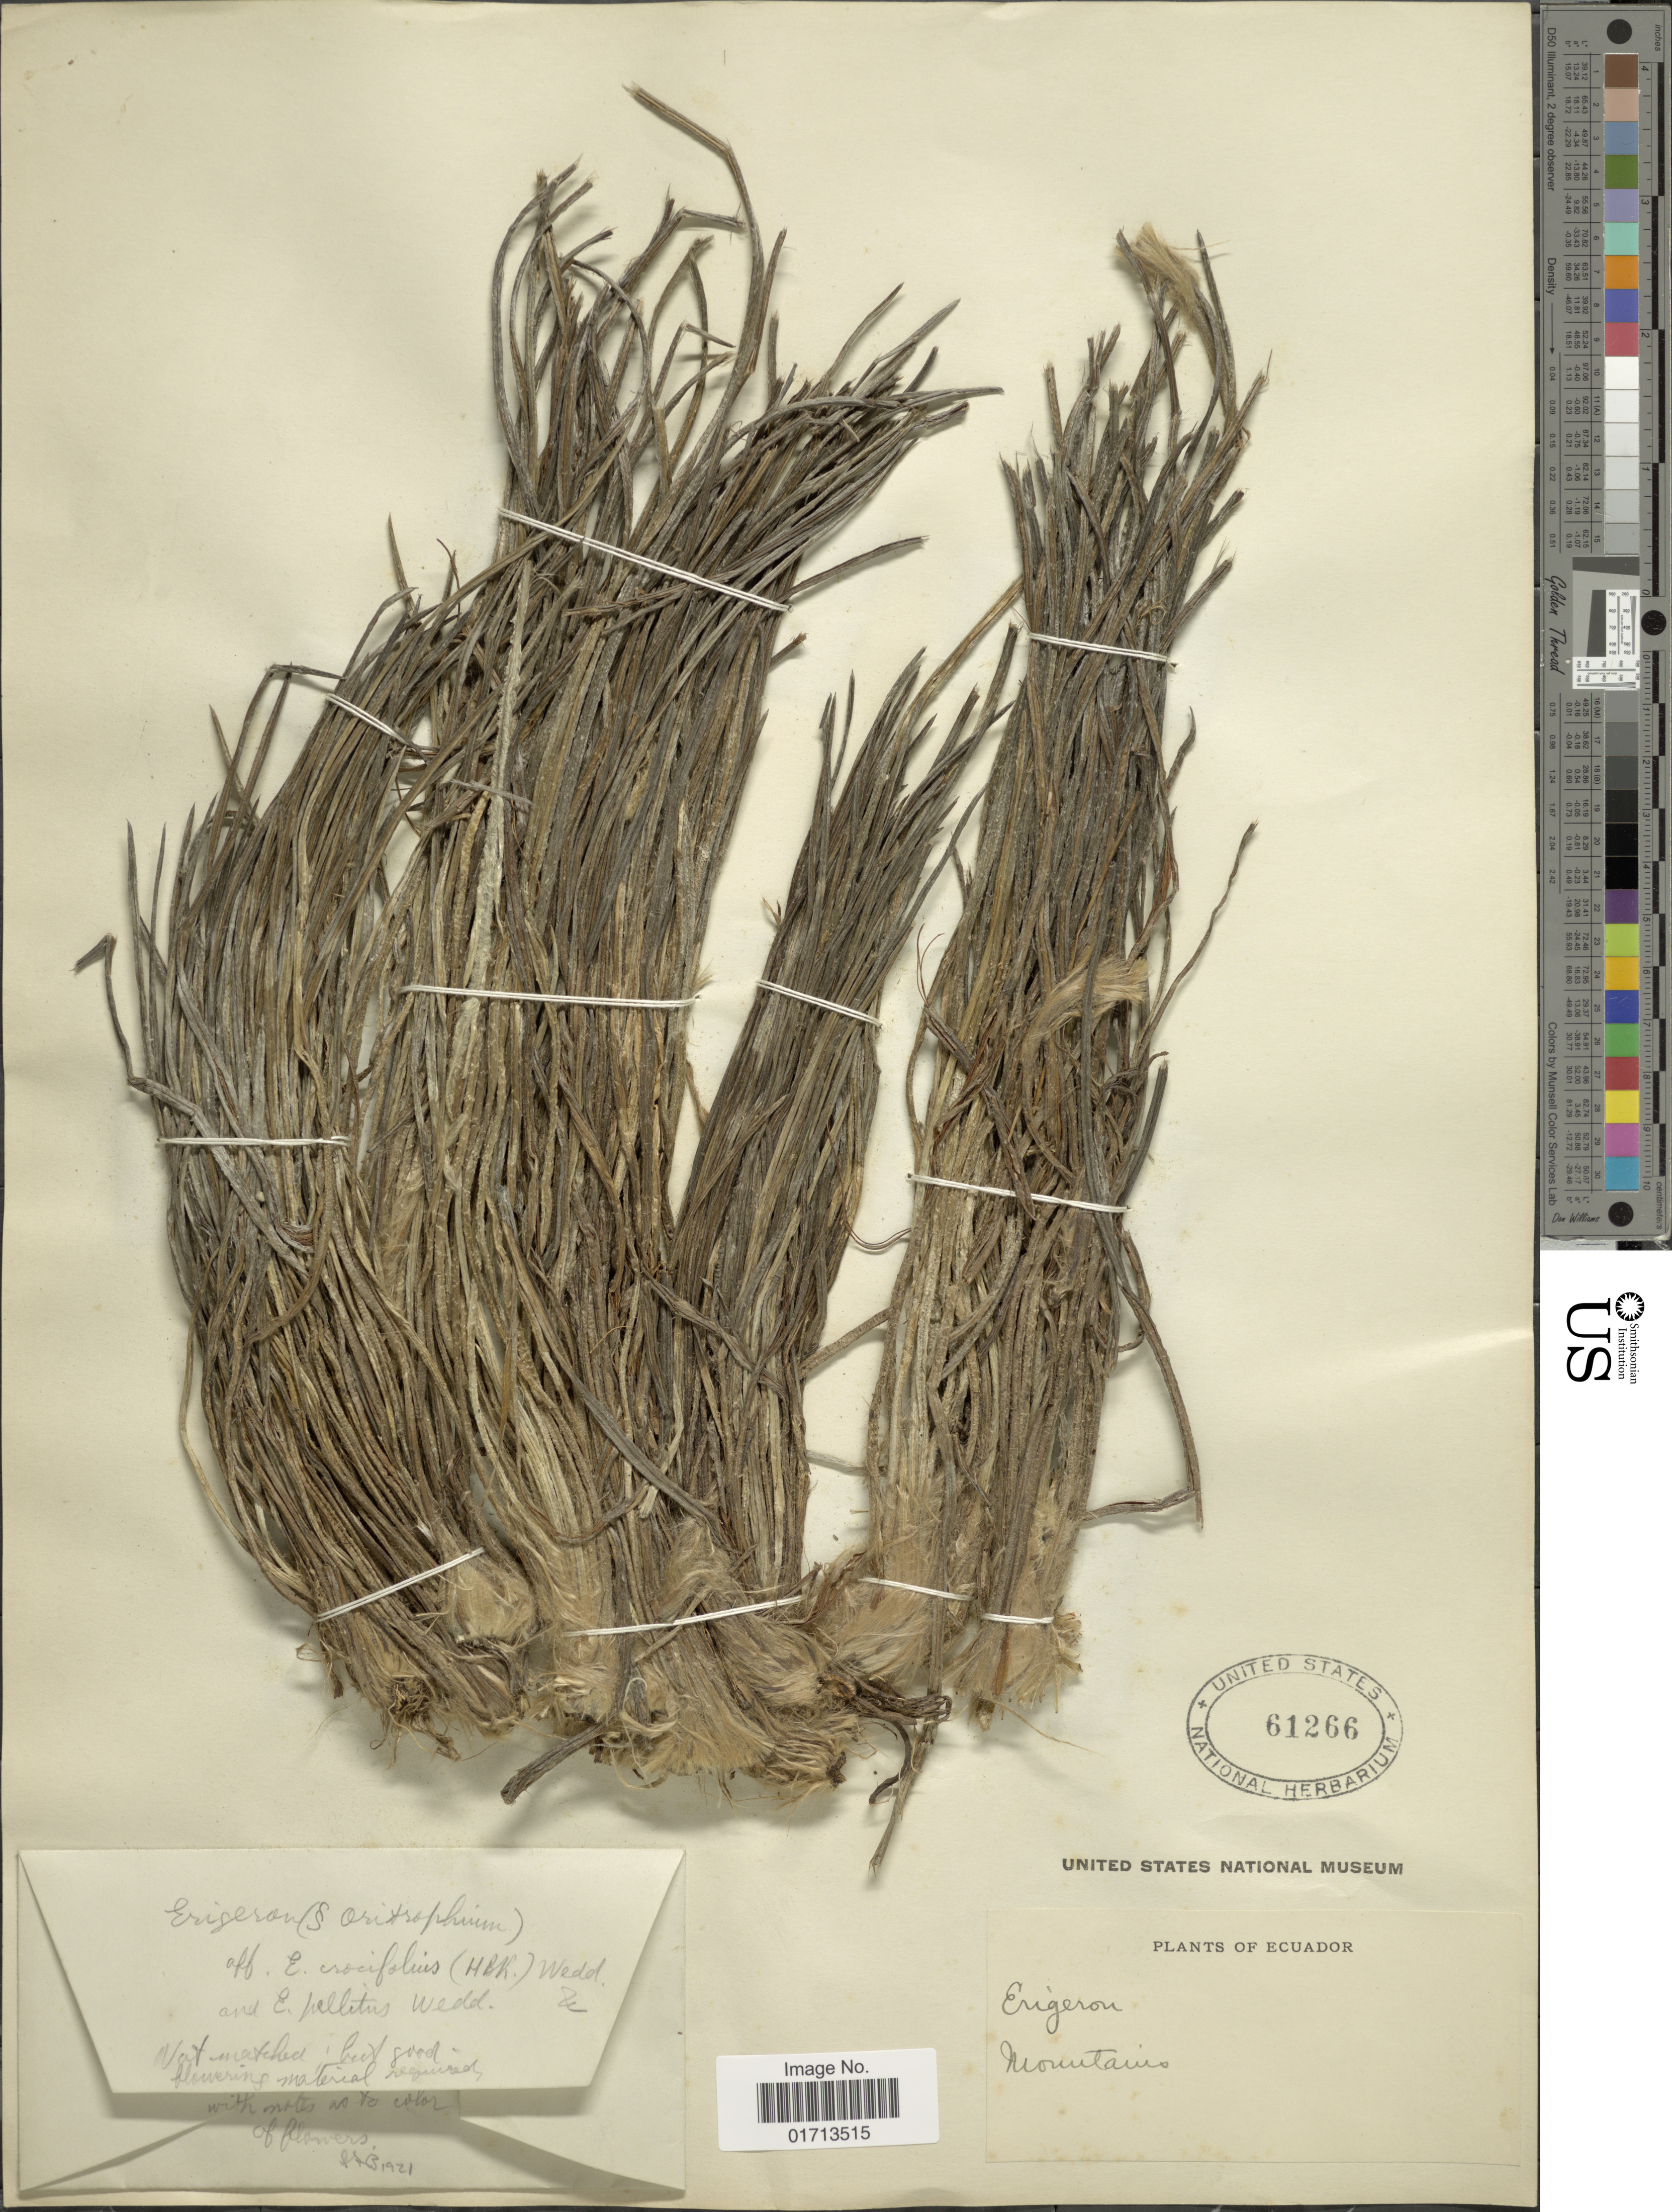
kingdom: Plantae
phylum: Tracheophyta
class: Magnoliopsida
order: Asterales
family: Asteraceae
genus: Oritrophium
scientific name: Oritrophium peruvianum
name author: (Lam.) Cuatrec.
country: Ecuador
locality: Nat. matched, mountains.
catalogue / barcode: US 61266